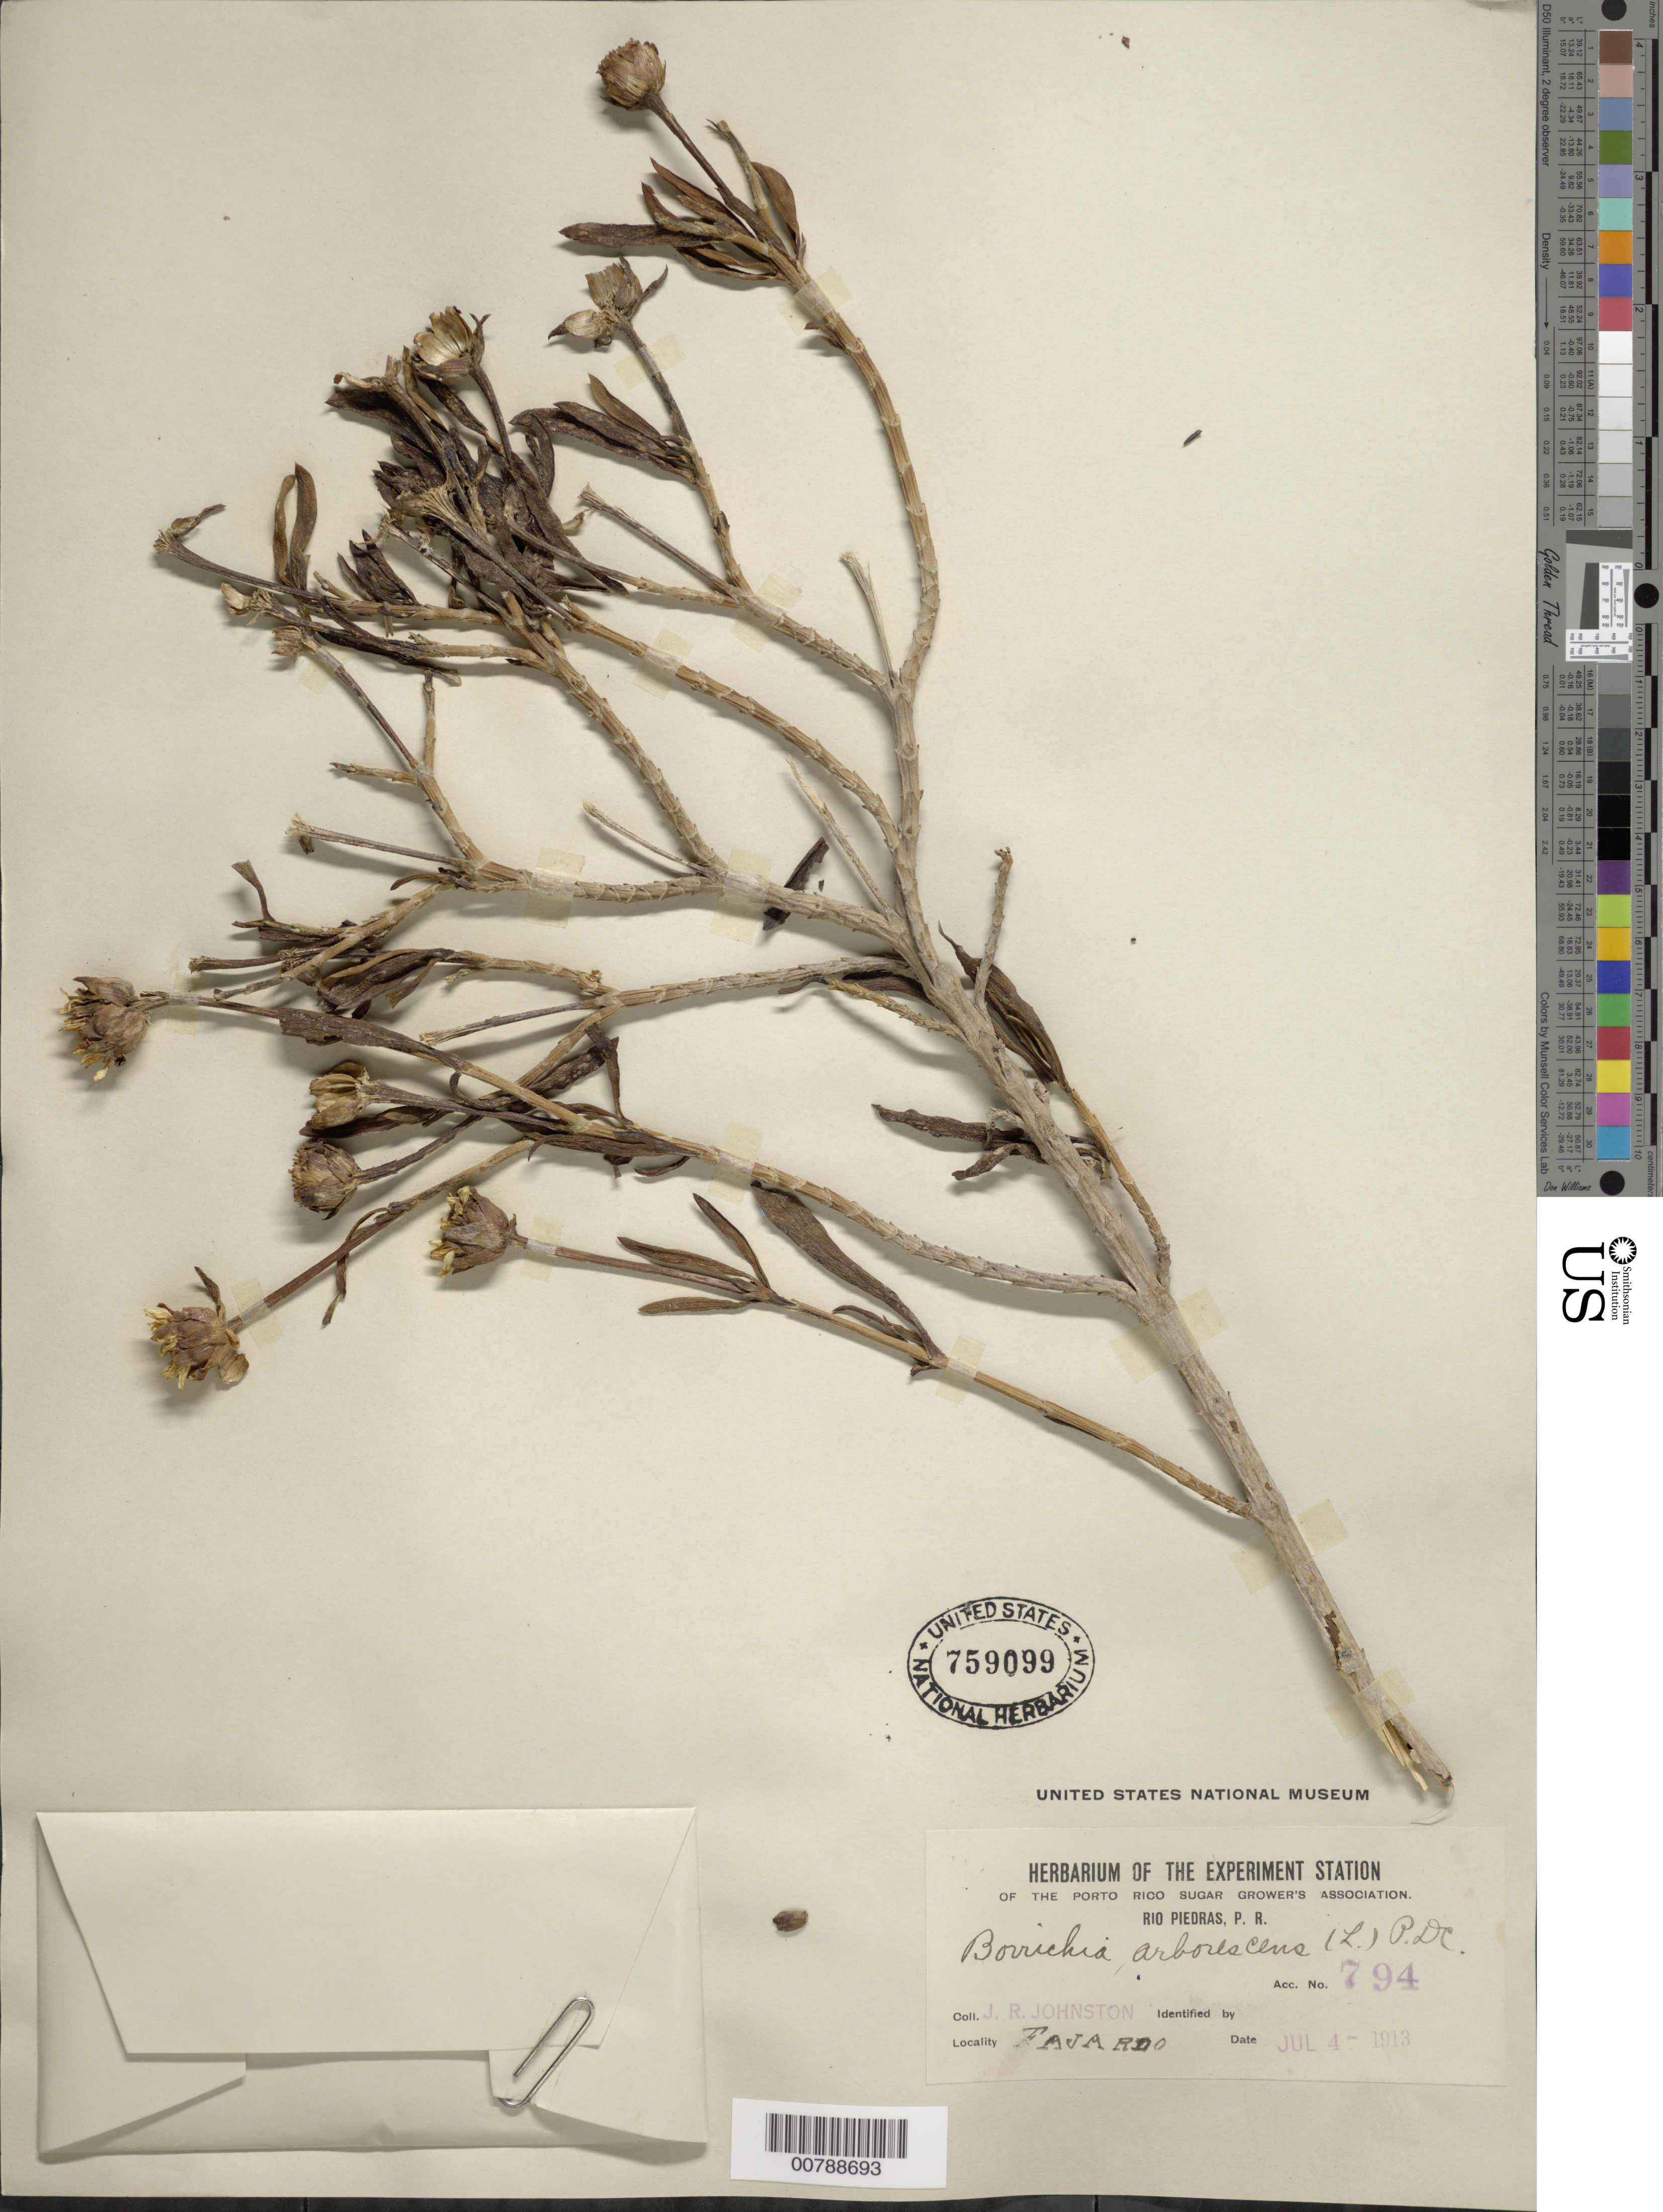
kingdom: Plantae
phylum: Tracheophyta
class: Magnoliopsida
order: Asterales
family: Asteraceae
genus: Borrichia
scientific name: Borrichia arborescens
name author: (L.) DC.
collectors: J. Johnston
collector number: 794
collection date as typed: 04 Jul 1913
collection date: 1913-07-04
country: Puerto Rico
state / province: Fajardo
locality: Fajardo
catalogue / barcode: US 759099